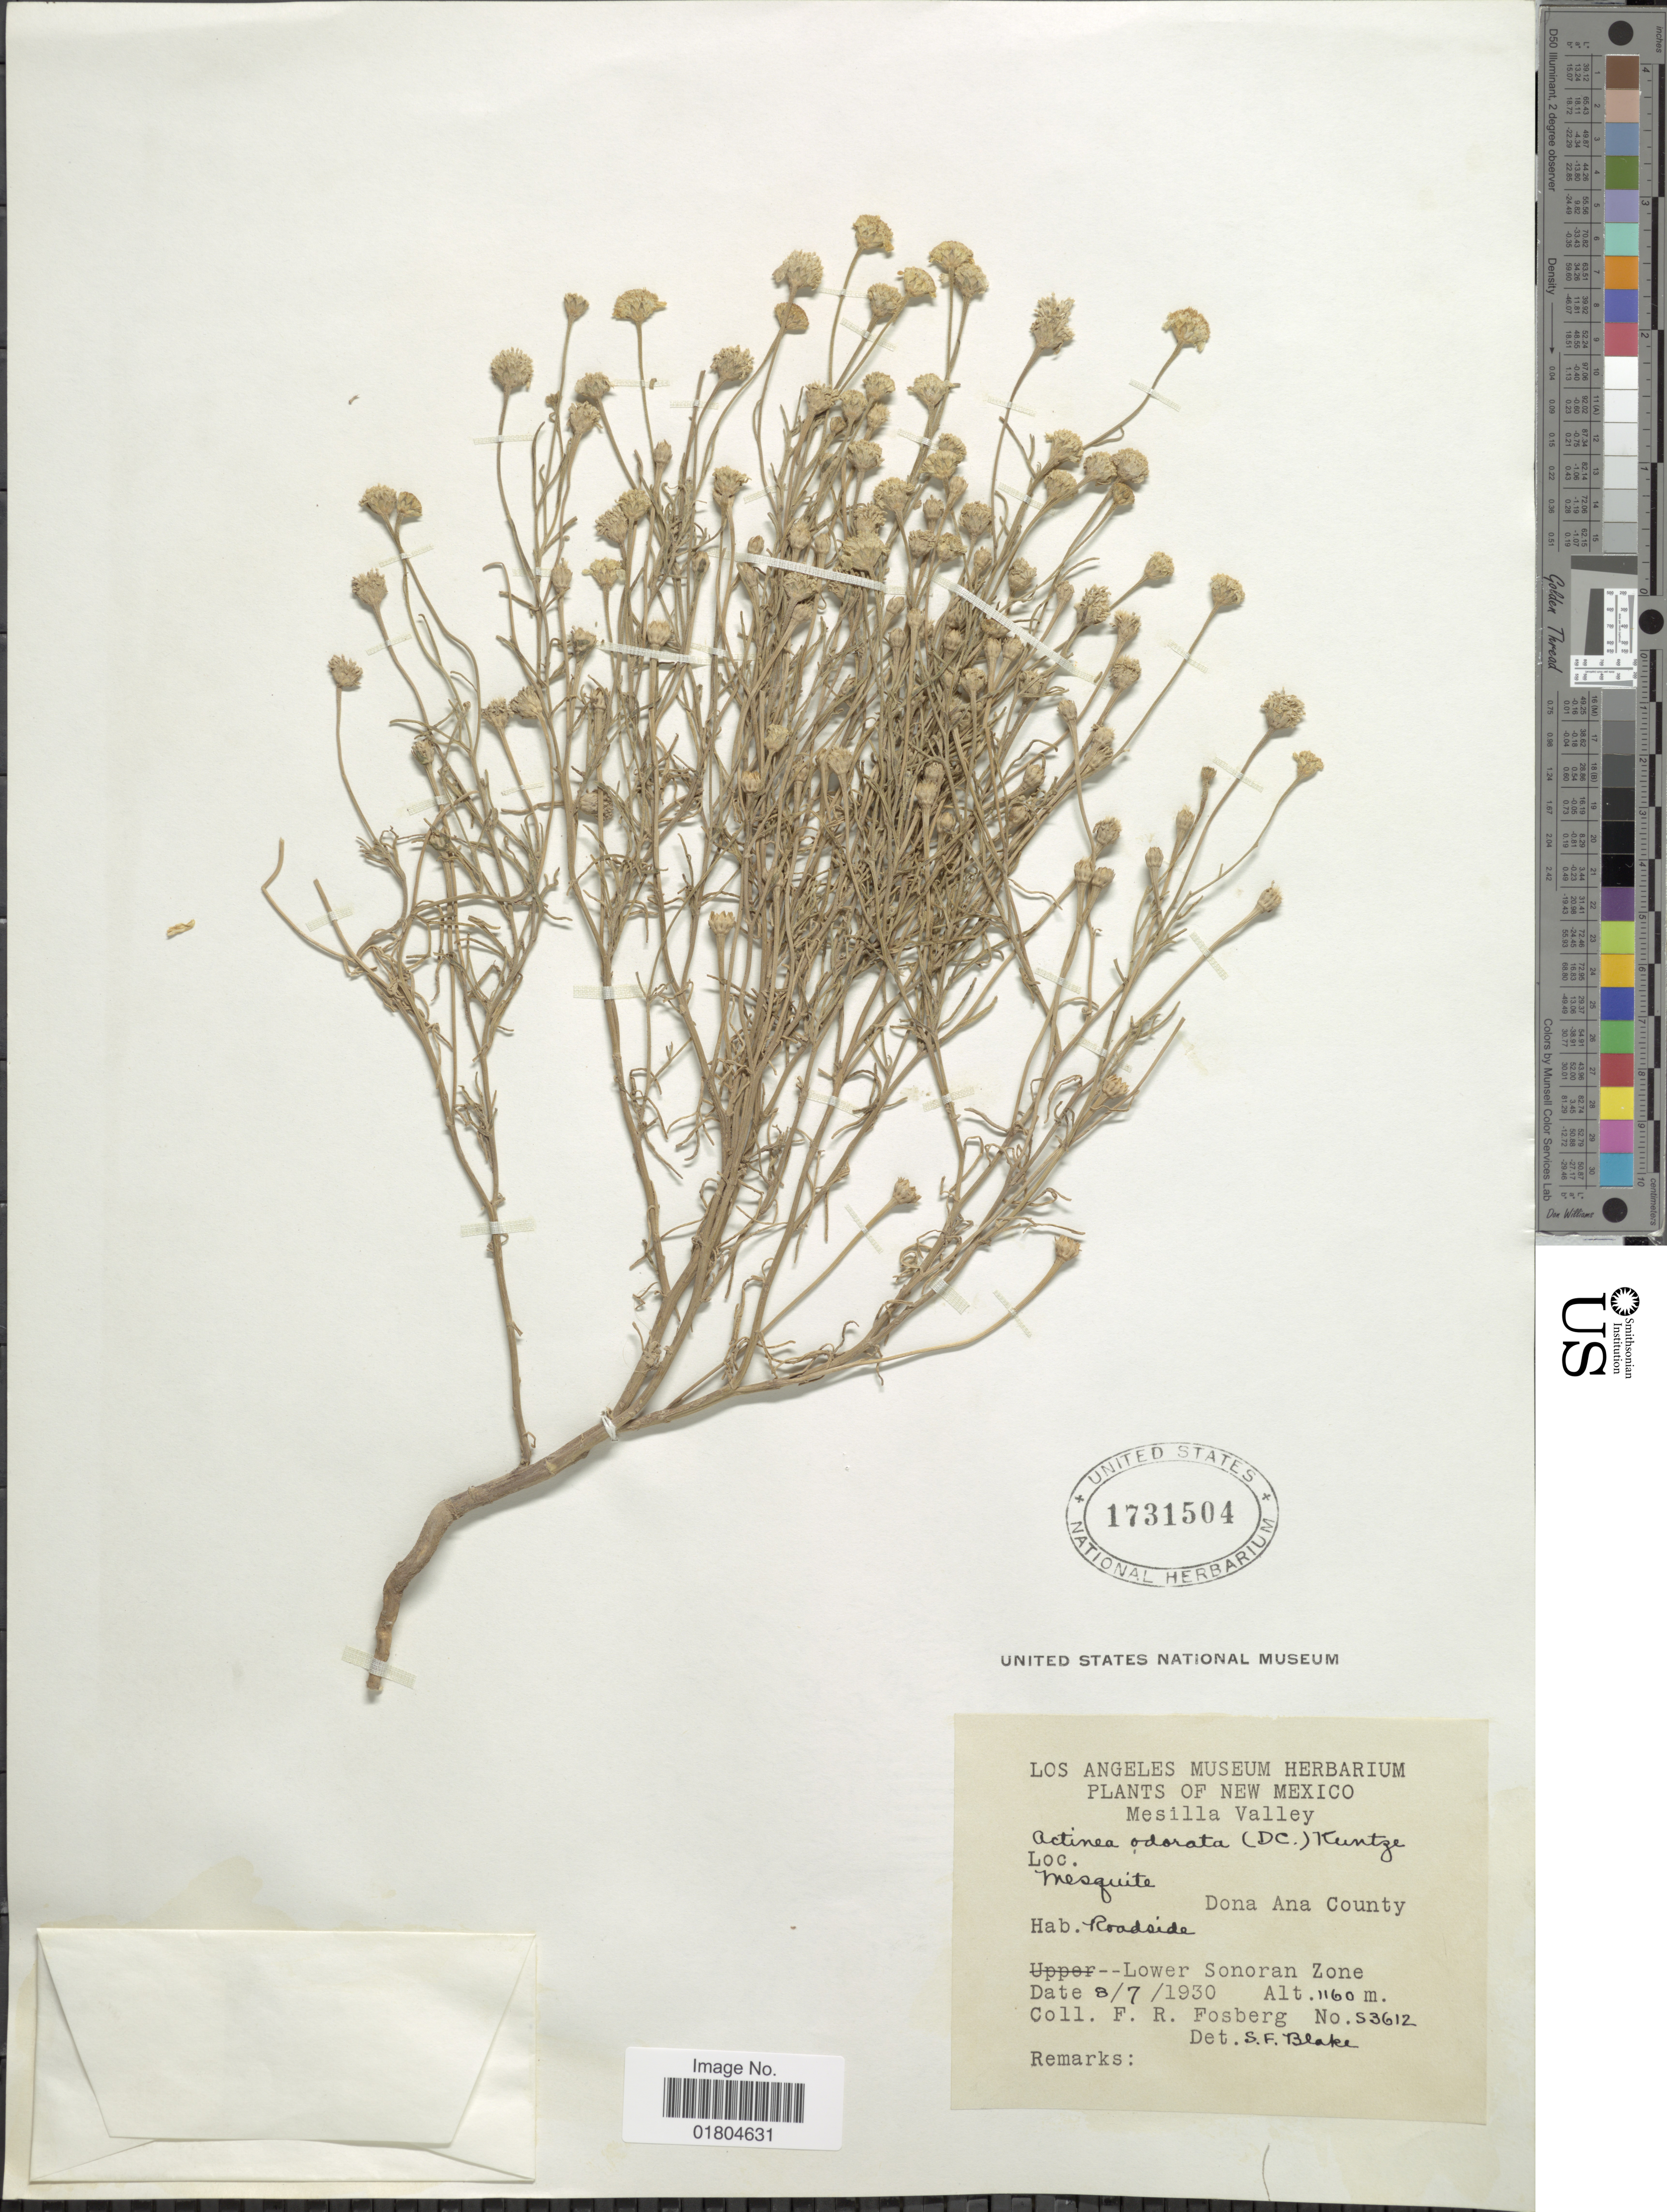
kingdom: Plantae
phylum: Tracheophyta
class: Magnoliopsida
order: Asterales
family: Asteraceae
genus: Hymenoxys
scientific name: Hymenoxys odorata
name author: DC.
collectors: F. R. Fosberg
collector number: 53612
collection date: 1930-08-07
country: United States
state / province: New Mexico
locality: Mesilla Valley. Mesquite. Dona Ana County. Lower Sonoran Zone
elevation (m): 1160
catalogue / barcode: US 1731504